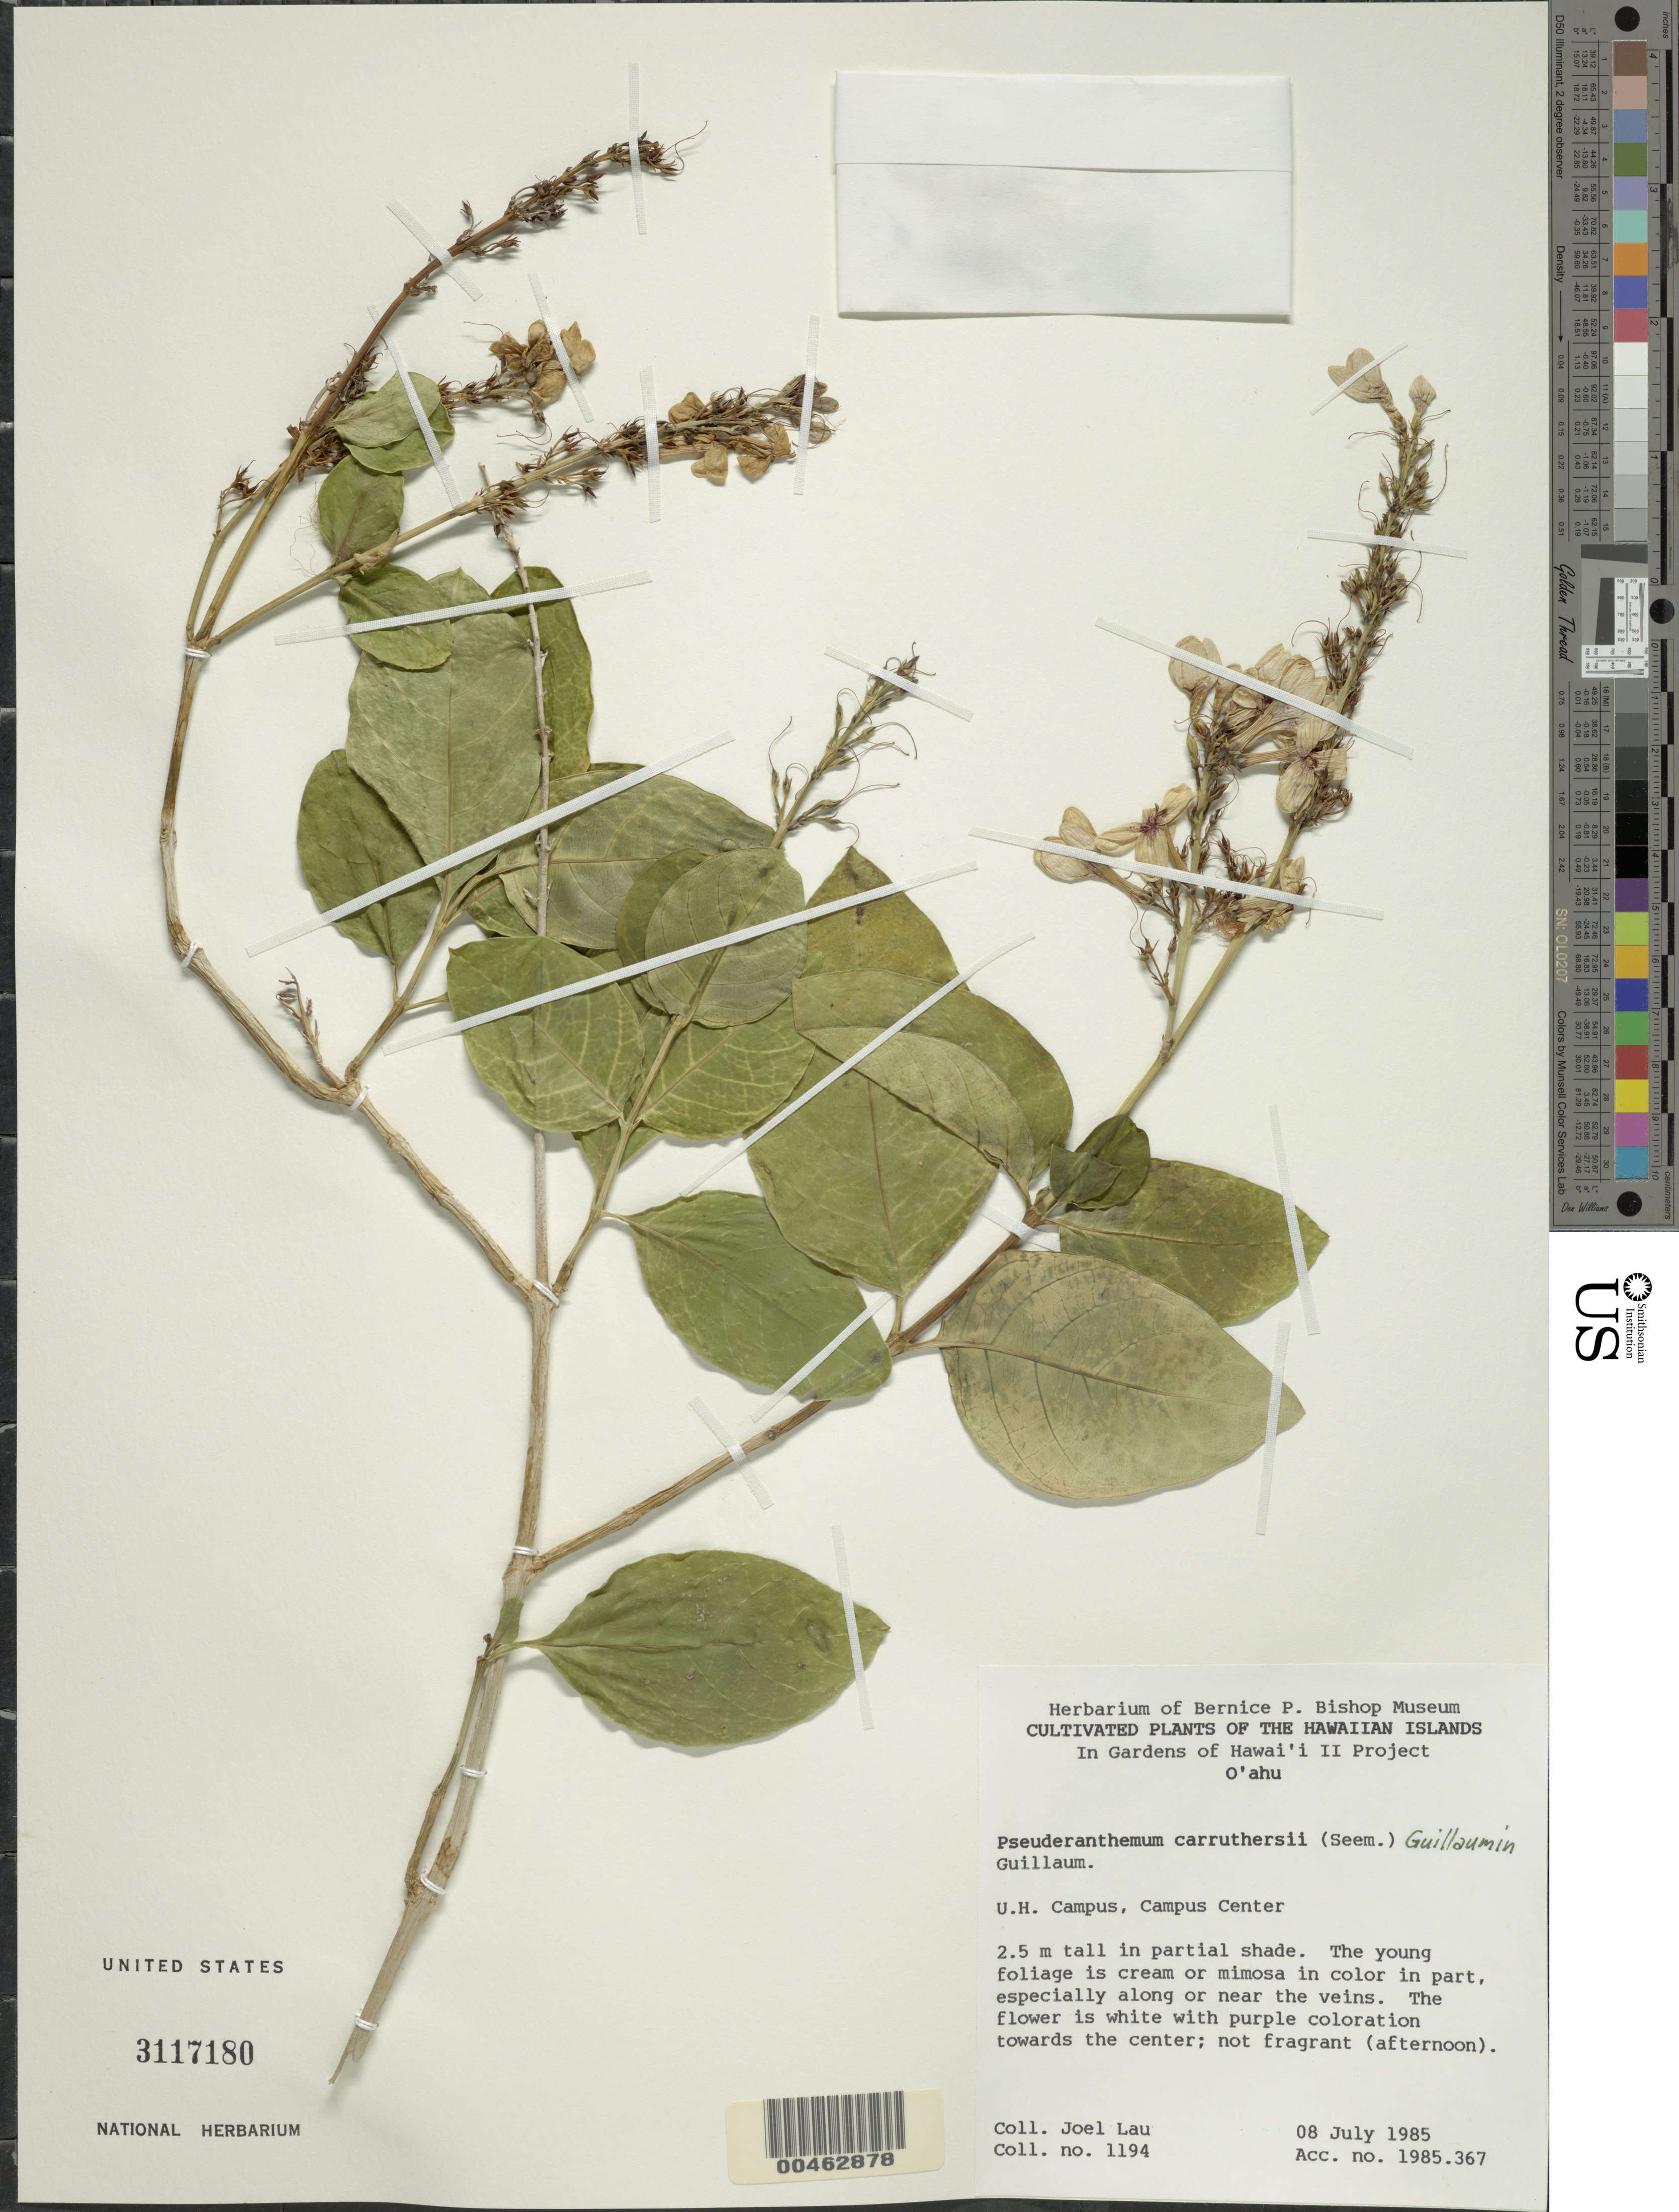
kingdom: Plantae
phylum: Tracheophyta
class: Magnoliopsida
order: Lamiales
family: Acanthaceae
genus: Pseuderanthemum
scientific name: Pseuderanthemum carruthersii var. carruthersii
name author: (Seem.) Guillaumin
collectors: J. Lau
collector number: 1194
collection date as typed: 8 Jul 1985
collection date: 1985-07-08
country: United States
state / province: Hawaii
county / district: Honolulu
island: Oahu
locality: U.H. Campus, Campus Center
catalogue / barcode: US 3117180